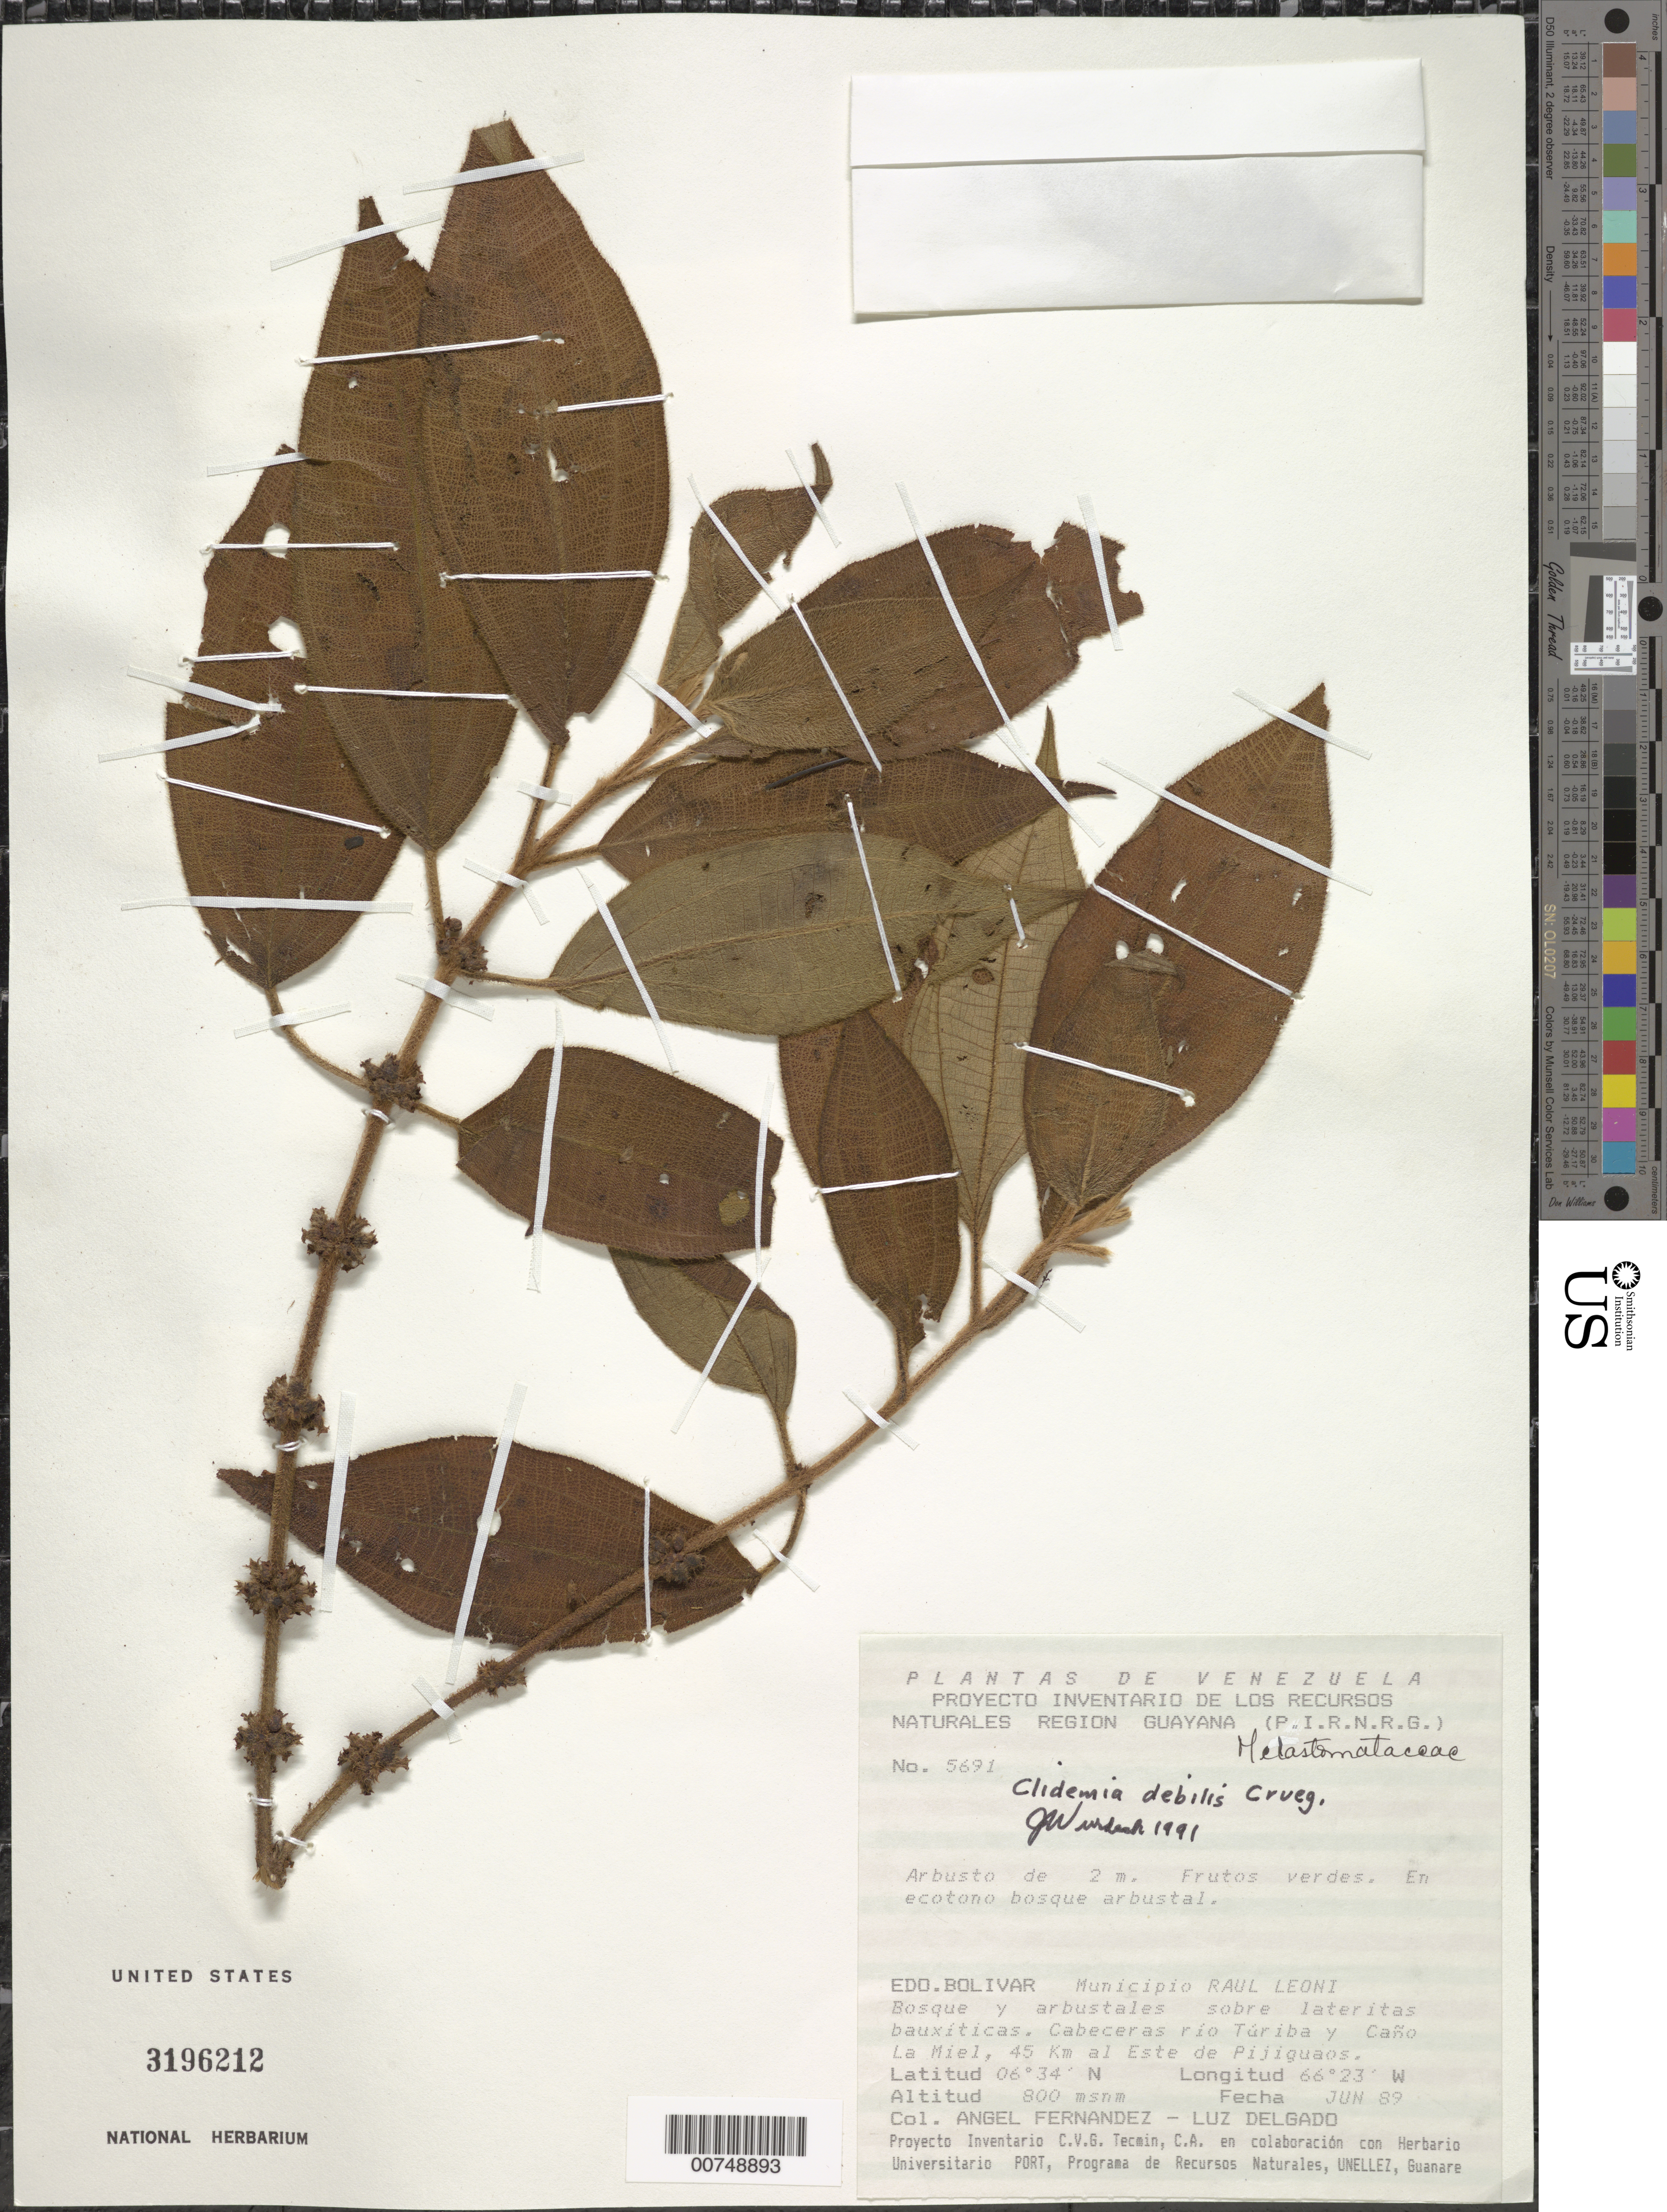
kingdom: Plantae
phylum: Tracheophyta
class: Magnoliopsida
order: Myrtales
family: Melastomataceae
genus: Clidemia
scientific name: Clidemia debilis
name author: Crueg.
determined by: Wurdack, John J., (US), US (UNITED STATES)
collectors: A. Fernández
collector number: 5691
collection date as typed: Jun-89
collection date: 1989-06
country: Venezuela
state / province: Bolívar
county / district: Angostura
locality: Mun. Raúl Leoni [=Angostura], cabeceras Río Túriba y Caño La Miel, 45 km al Este de Pijiguaos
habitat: Bosque y arbustales sobre lateritas bauxiticas; en ecotono bosque arbustal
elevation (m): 800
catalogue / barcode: US 3196212